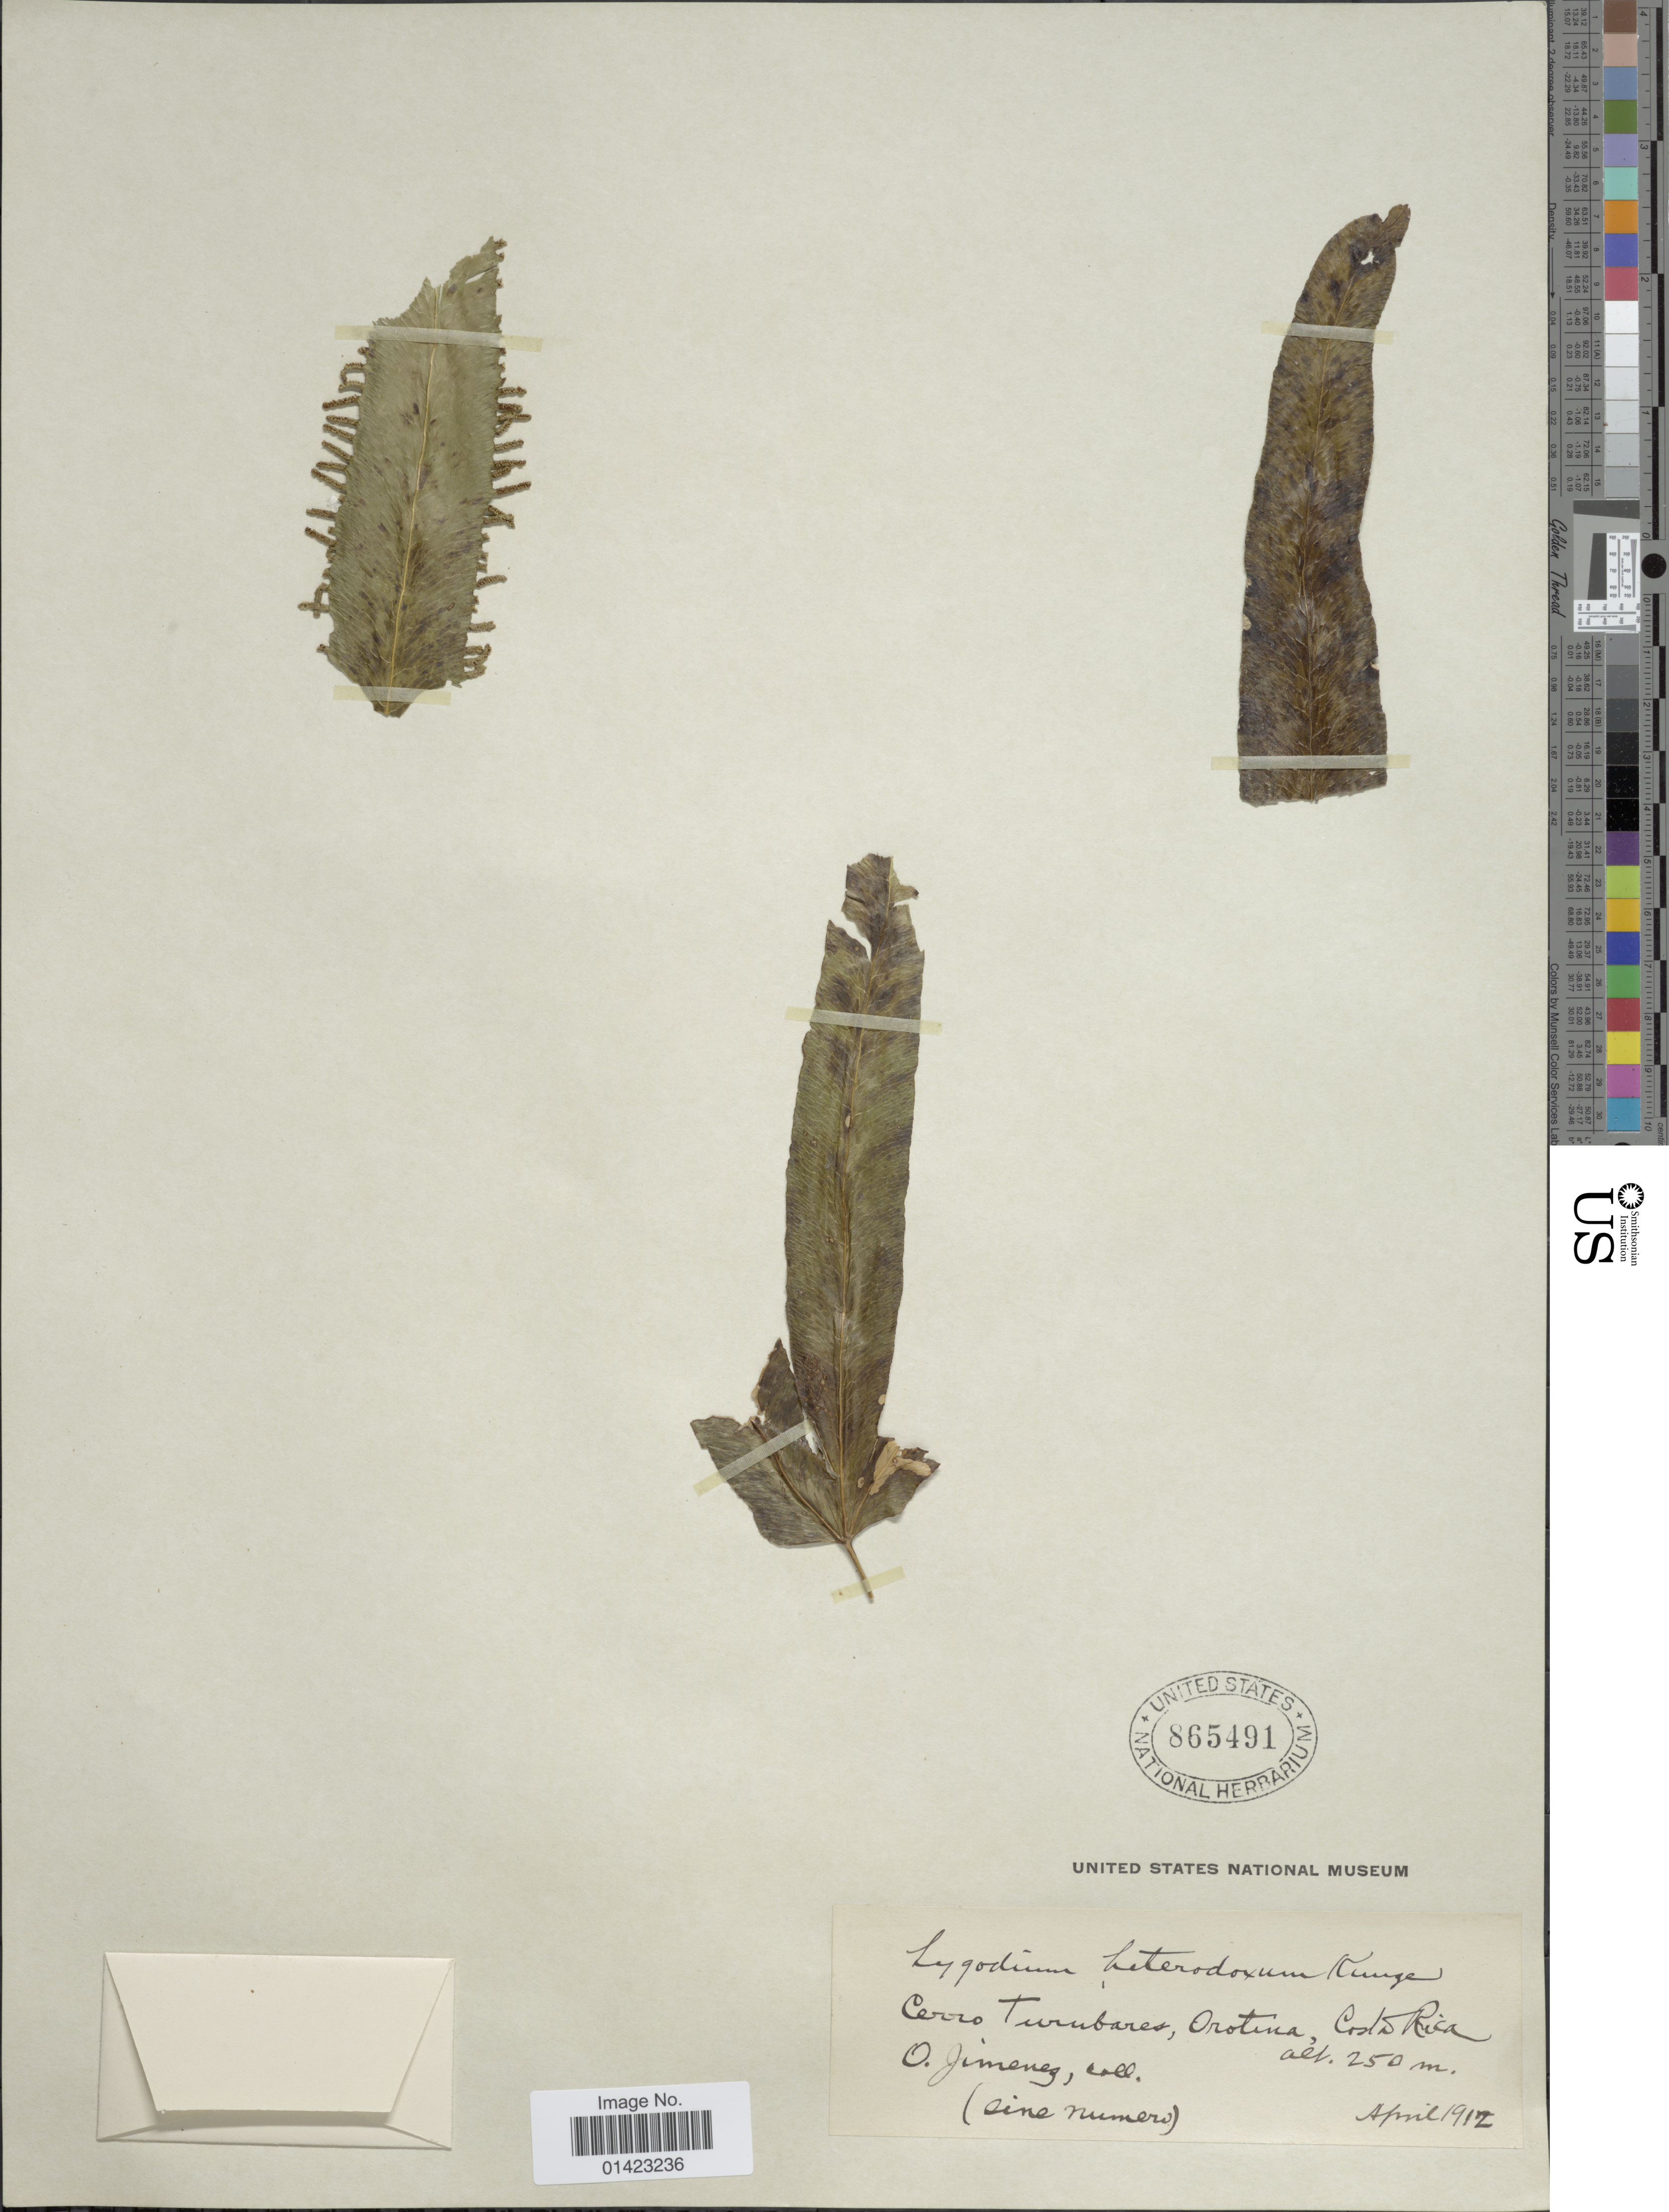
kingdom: Plantae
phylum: Tracheophyta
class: Polypodiopsida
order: Schizaeales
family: Lygodiaceae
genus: Lygodium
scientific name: Lygodium heterodoxum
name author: Kunze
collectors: O. Jiménez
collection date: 1912-04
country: Costa Rica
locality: Cerro Turubares, Orotina, Costa Rica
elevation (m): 250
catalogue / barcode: US 865491